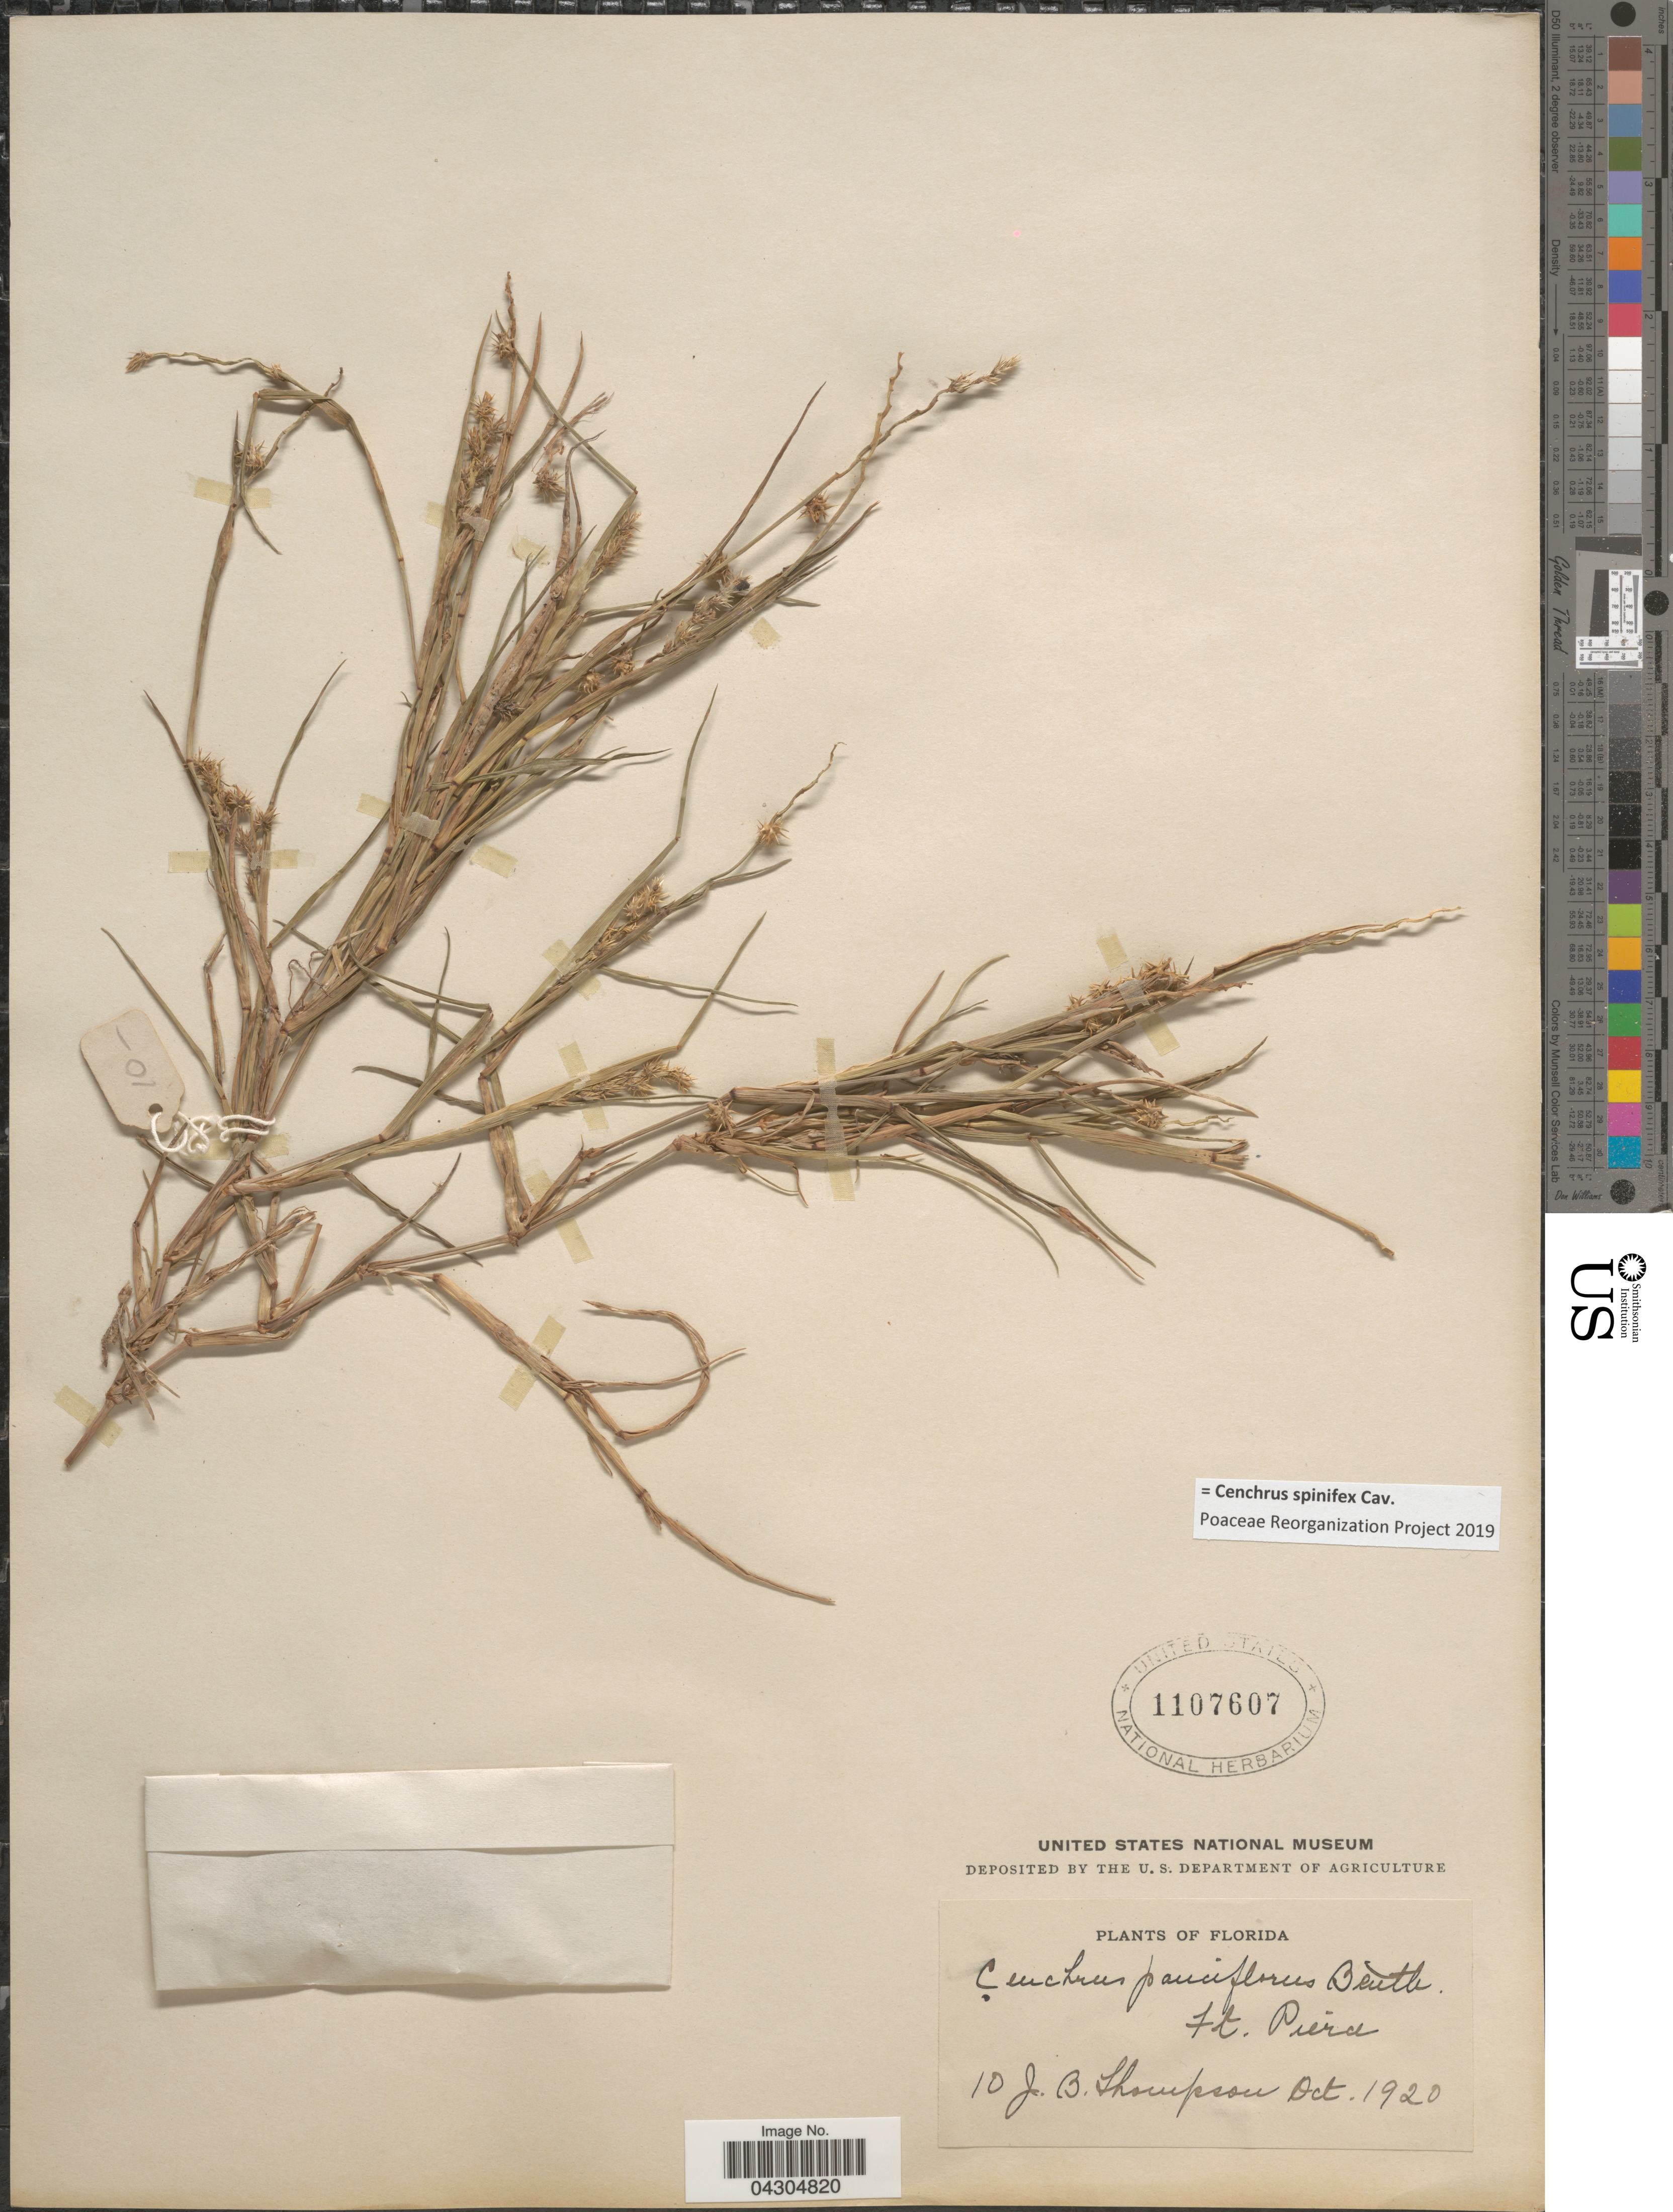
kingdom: Plantae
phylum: Tracheophyta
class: Liliopsida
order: Poales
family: Poaceae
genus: Cenchrus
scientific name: Cenchrus spinifex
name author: Cav.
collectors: J. B. Thompson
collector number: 10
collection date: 1920-10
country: United States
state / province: Florida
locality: Ft. Pierce.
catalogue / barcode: US 1107607